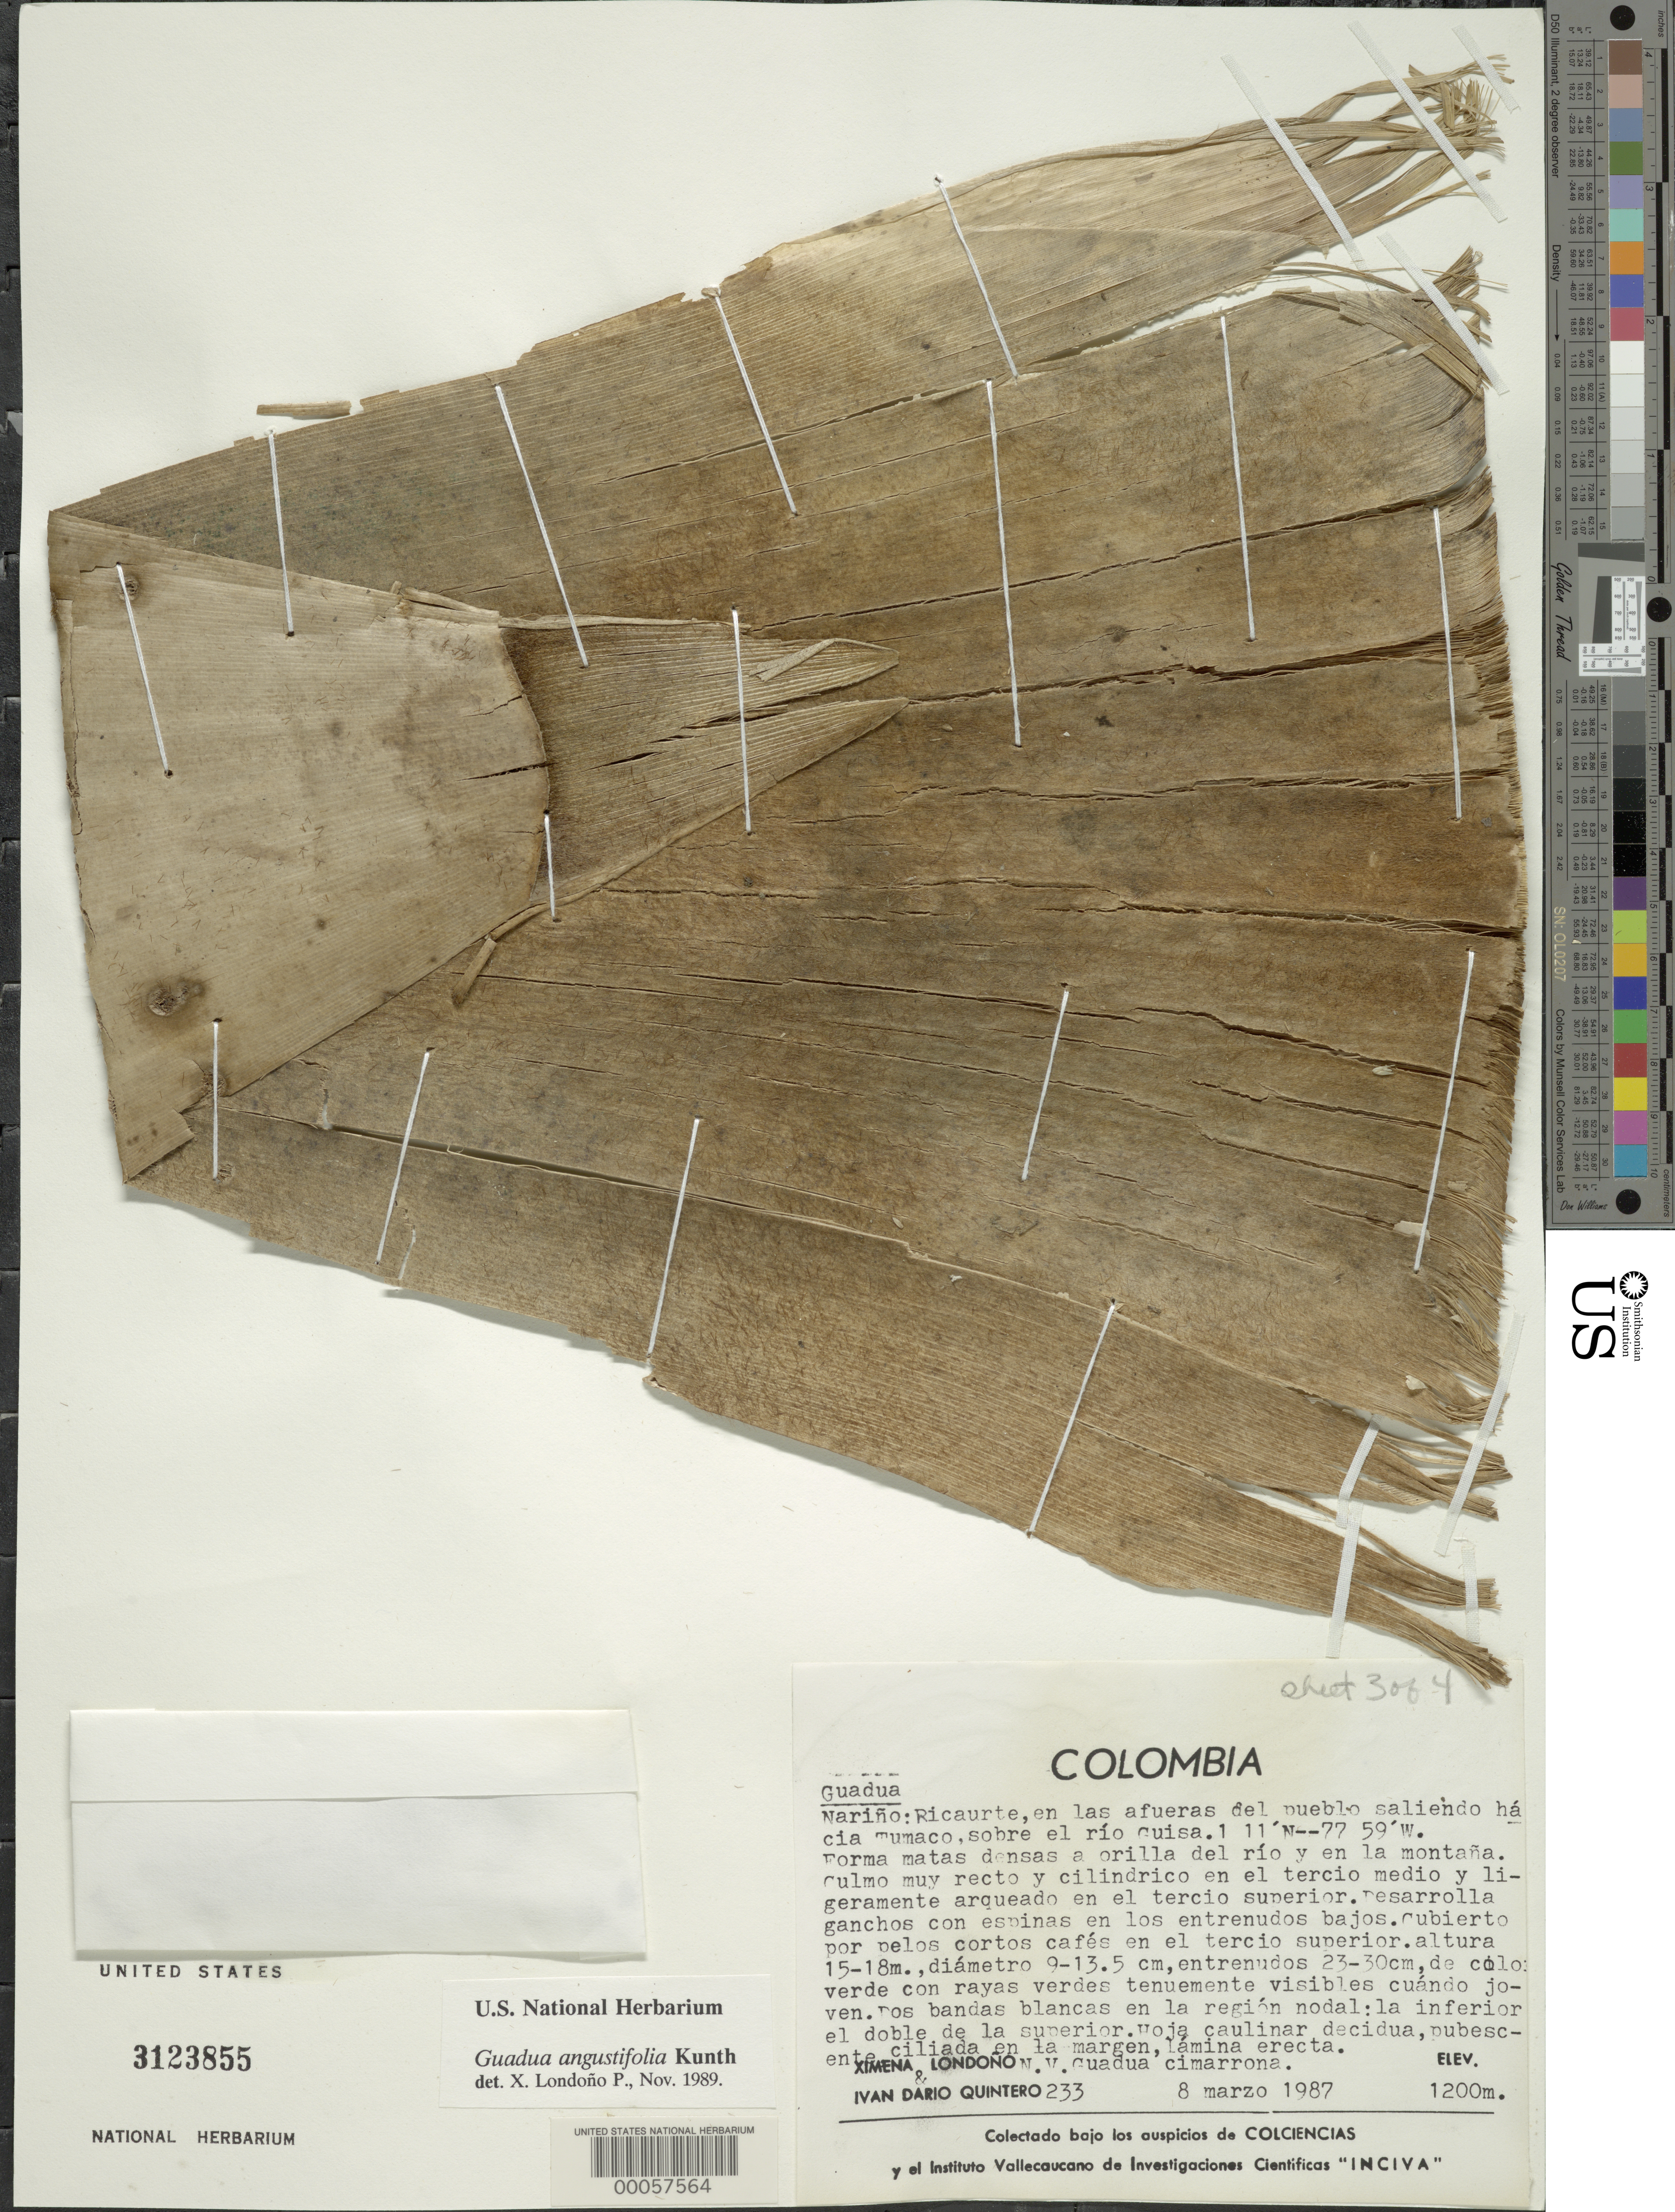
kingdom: Plantae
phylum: Tracheophyta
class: Liliopsida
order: Poales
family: Poaceae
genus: Guadua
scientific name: Guadua angustifolia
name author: Kunth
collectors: X. Londoño & I. Quintero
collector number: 233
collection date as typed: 08 Mar 1987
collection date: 1987-03-08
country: Colombia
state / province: Nariño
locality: Ricaurte, near the Guisa River, outside Tumaco Village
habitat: Dense forests near the edges of rivers and mountains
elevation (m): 1200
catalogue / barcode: US 3123855